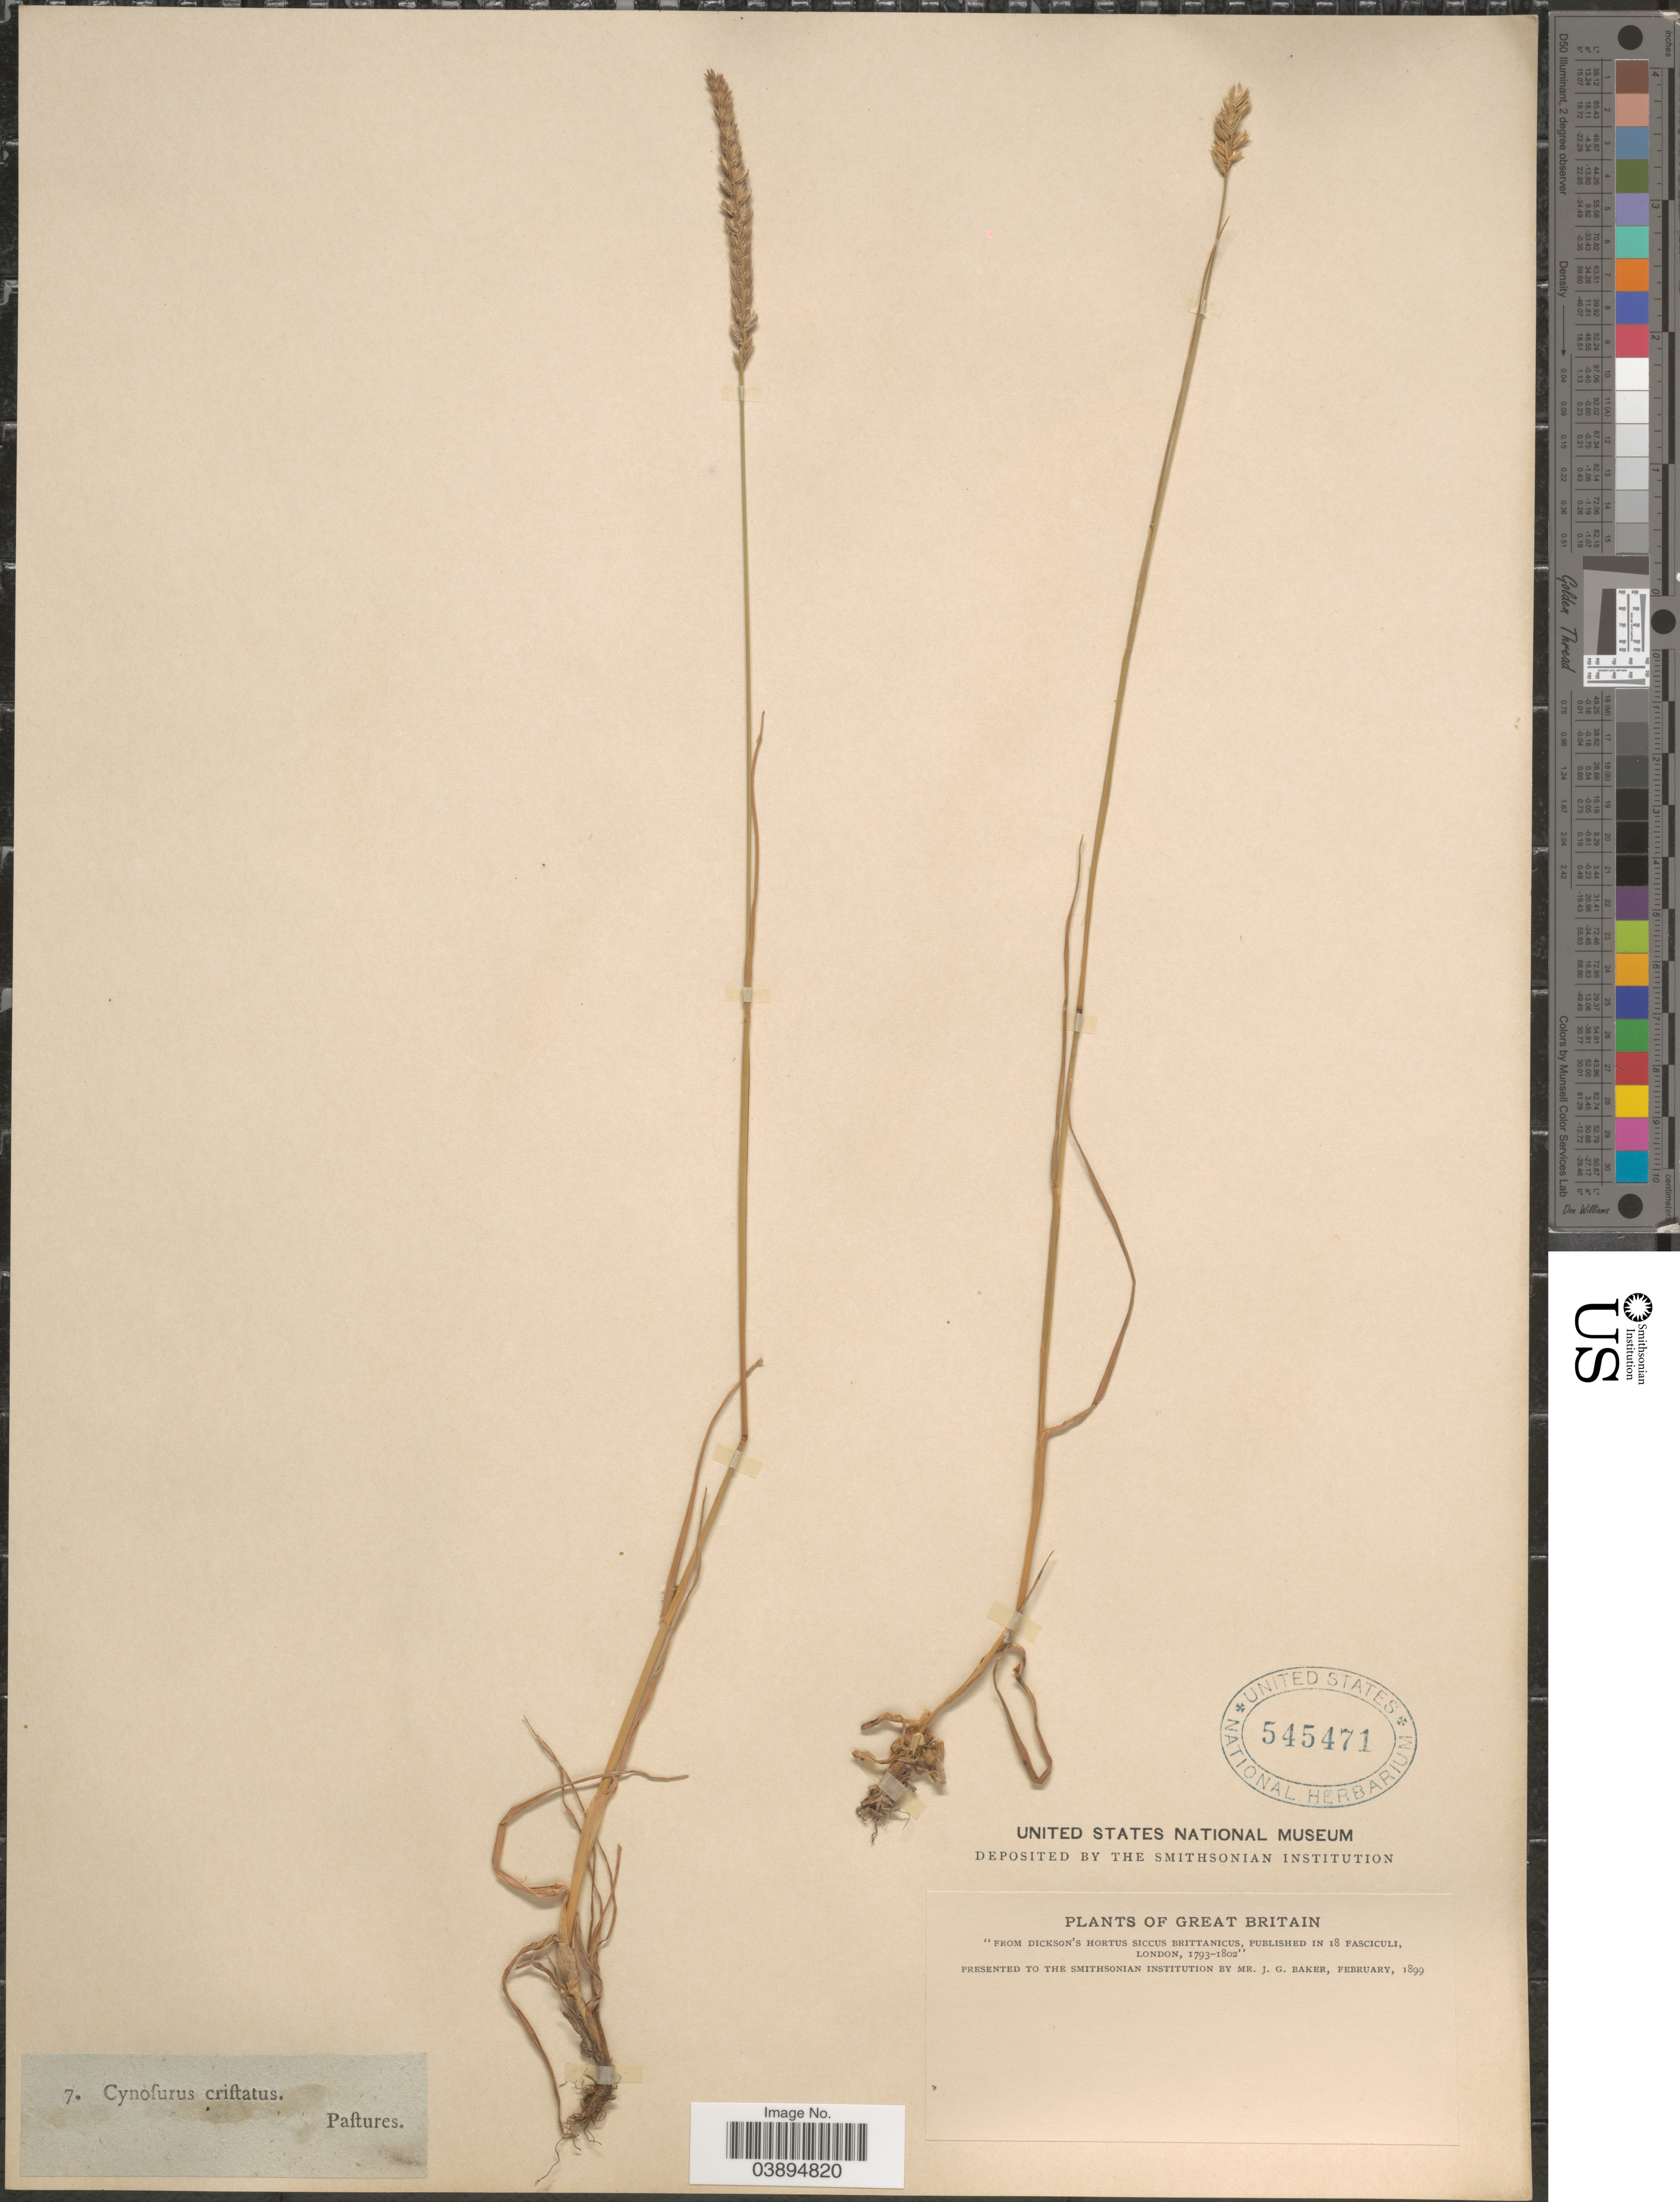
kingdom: Plantae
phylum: Tracheophyta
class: Liliopsida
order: Poales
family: Poaceae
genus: Cynosurus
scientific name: Cynosurus cristatus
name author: L.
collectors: J. G. Baker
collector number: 7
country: United Kingdom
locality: Great Britain. Paftures.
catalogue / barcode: US 545471